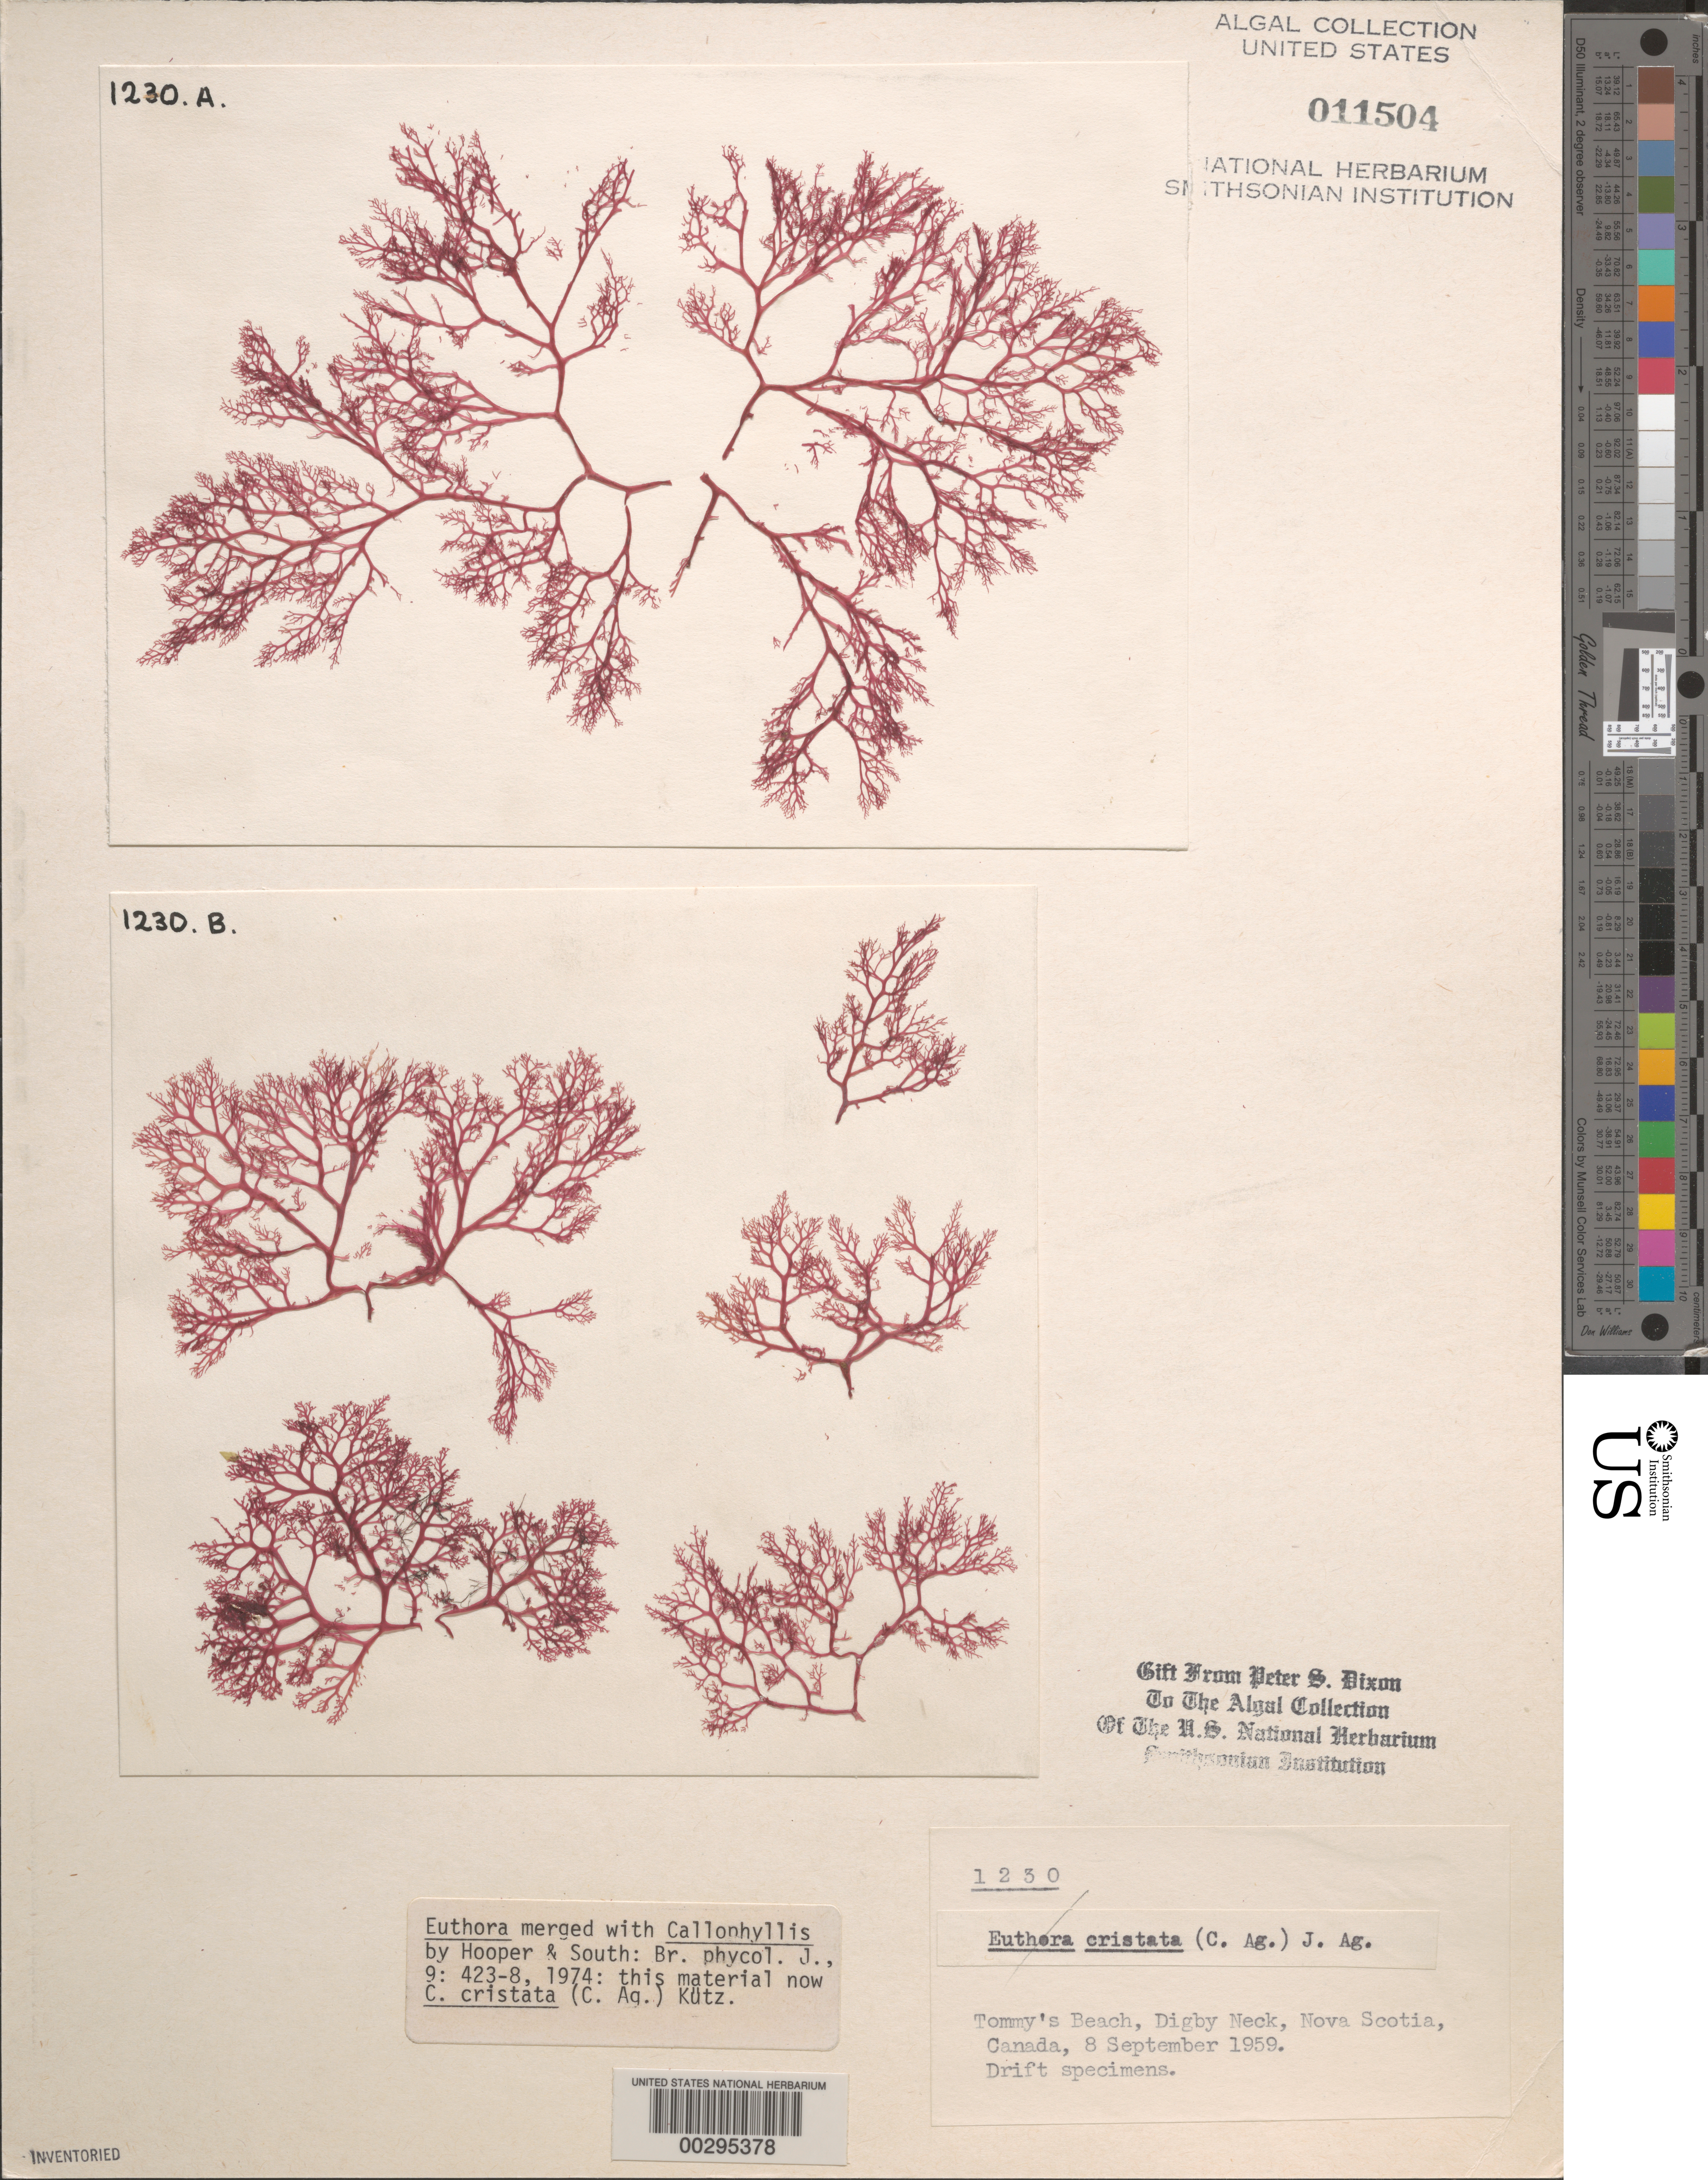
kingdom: Plantae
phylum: Rhodophyta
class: Florideophyceae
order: Gigartinales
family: Kallymeniaceae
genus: Euthora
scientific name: Euthora cristata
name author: (C. Agardh) J. Agardh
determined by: Algae name updating Project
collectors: P. S. Dixon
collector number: PSD 1230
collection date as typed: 08 Sep 1959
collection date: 1959-09-08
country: Canada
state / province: Nova Scotia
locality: Tommy's Beach, Digby Neck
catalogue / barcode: US 11504